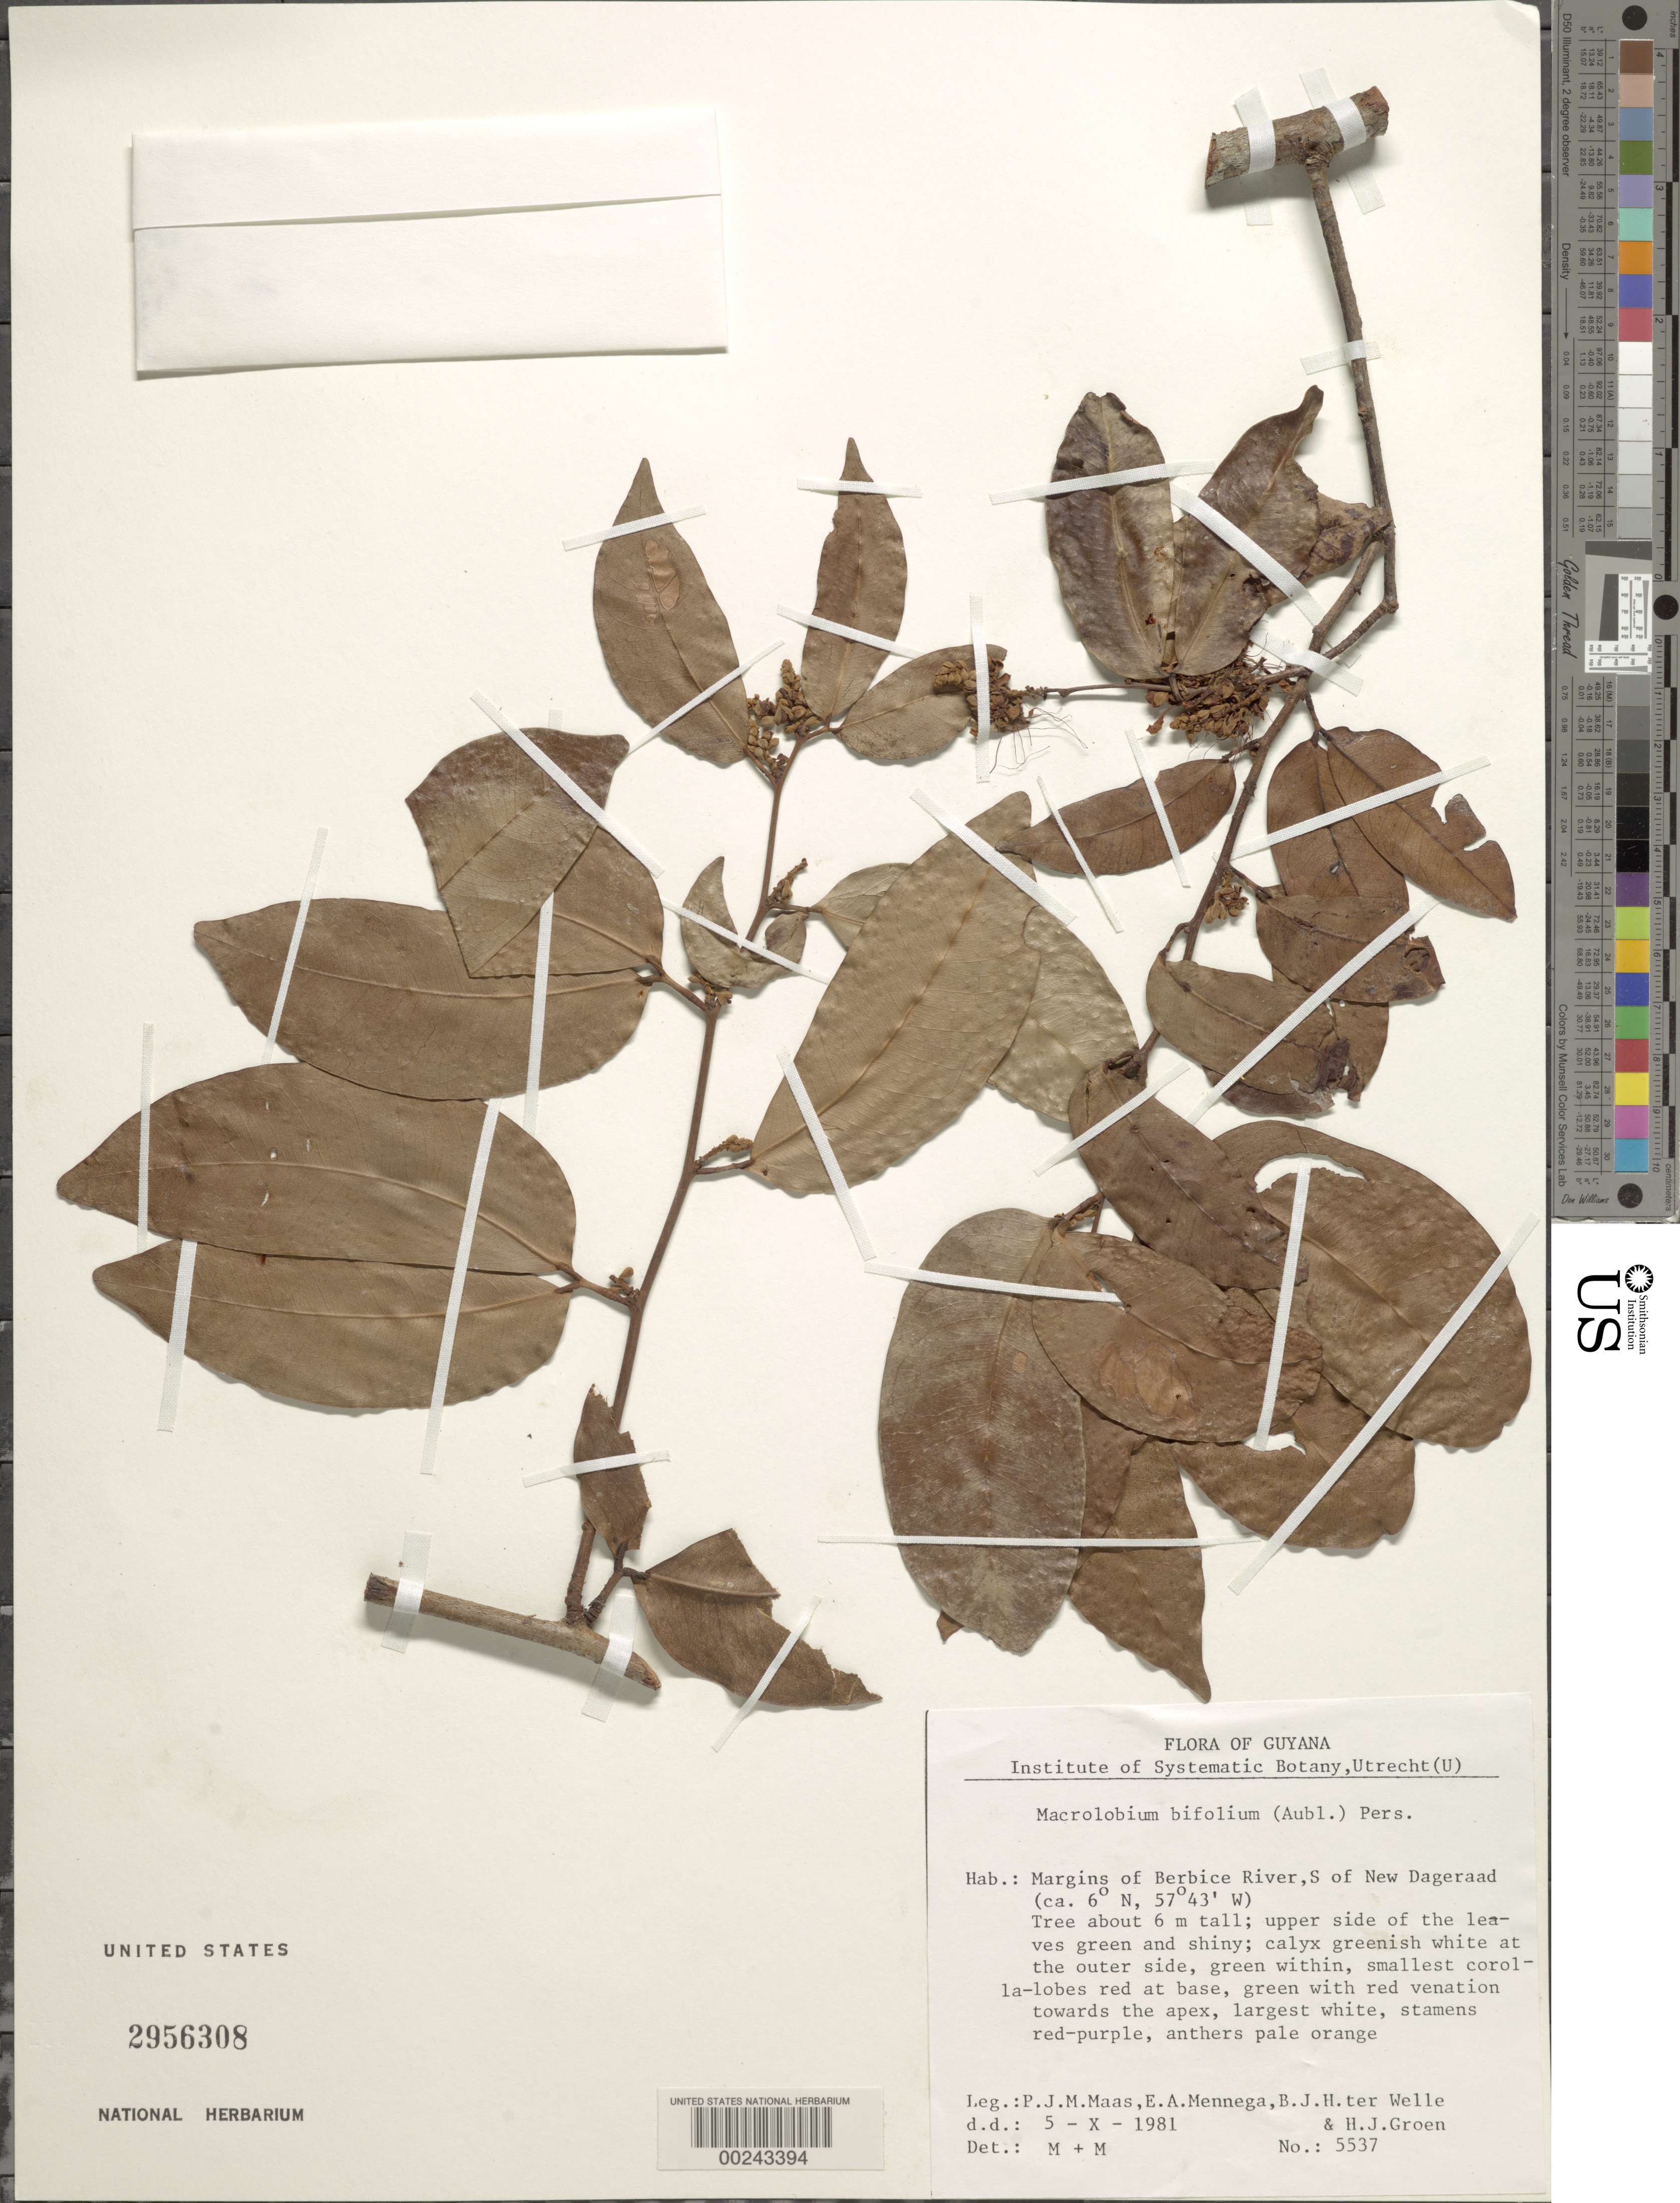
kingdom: Plantae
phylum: Tracheophyta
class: Magnoliopsida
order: Fabales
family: Fabaceae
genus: Macrolobium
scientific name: Macrolobium bifolium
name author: (Aubl.) Pers.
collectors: P. Maas, E. A. Mennega & B. Welle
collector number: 5537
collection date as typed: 05 Oct 1981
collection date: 1981-10-05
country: Guyana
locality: Margins of berbice river, s of new dageraad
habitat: Margins of river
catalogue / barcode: US 2956308